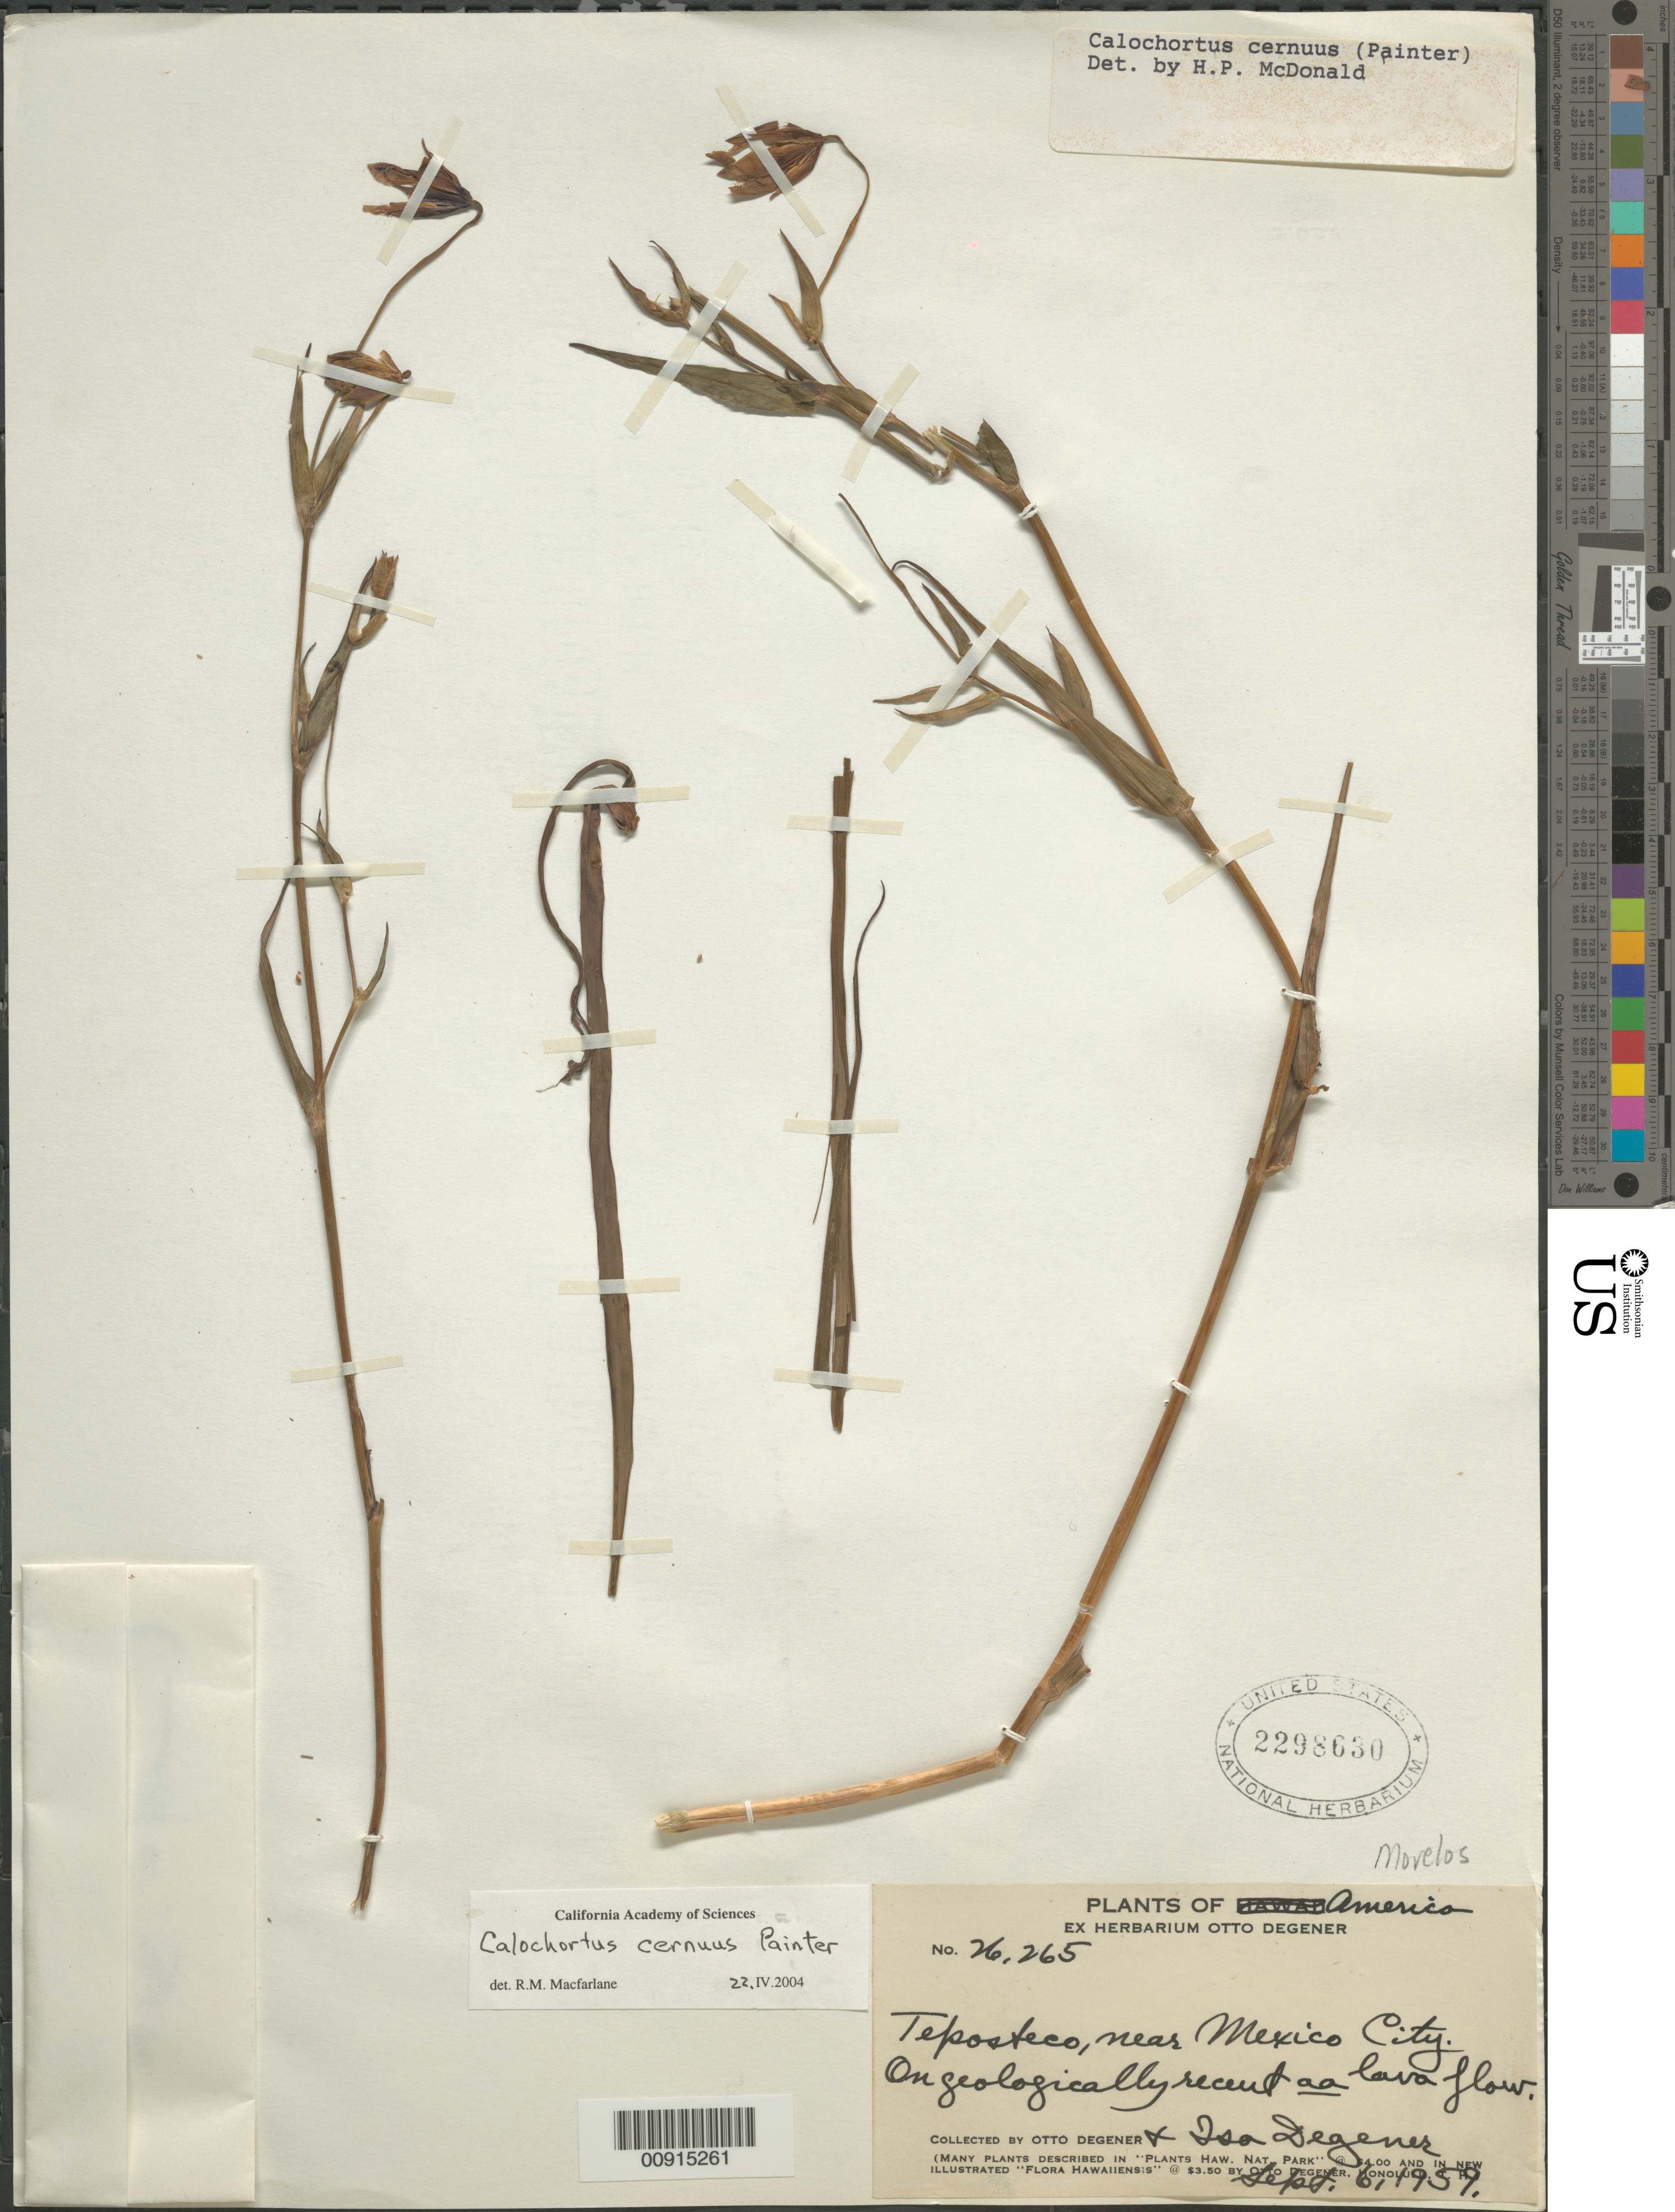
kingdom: Plantae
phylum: Tracheophyta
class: Liliopsida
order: Liliales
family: Liliaceae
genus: Calochortus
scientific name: Calochortus cernuus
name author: J.H. Painter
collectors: O. Degener & I. Degener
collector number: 26,265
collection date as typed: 06 Sep 1959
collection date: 1959-09-06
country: Mexico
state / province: Morelos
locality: Teposteco, near Mexico City.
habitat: On geologically recent aa lava flow.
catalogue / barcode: US 2298630